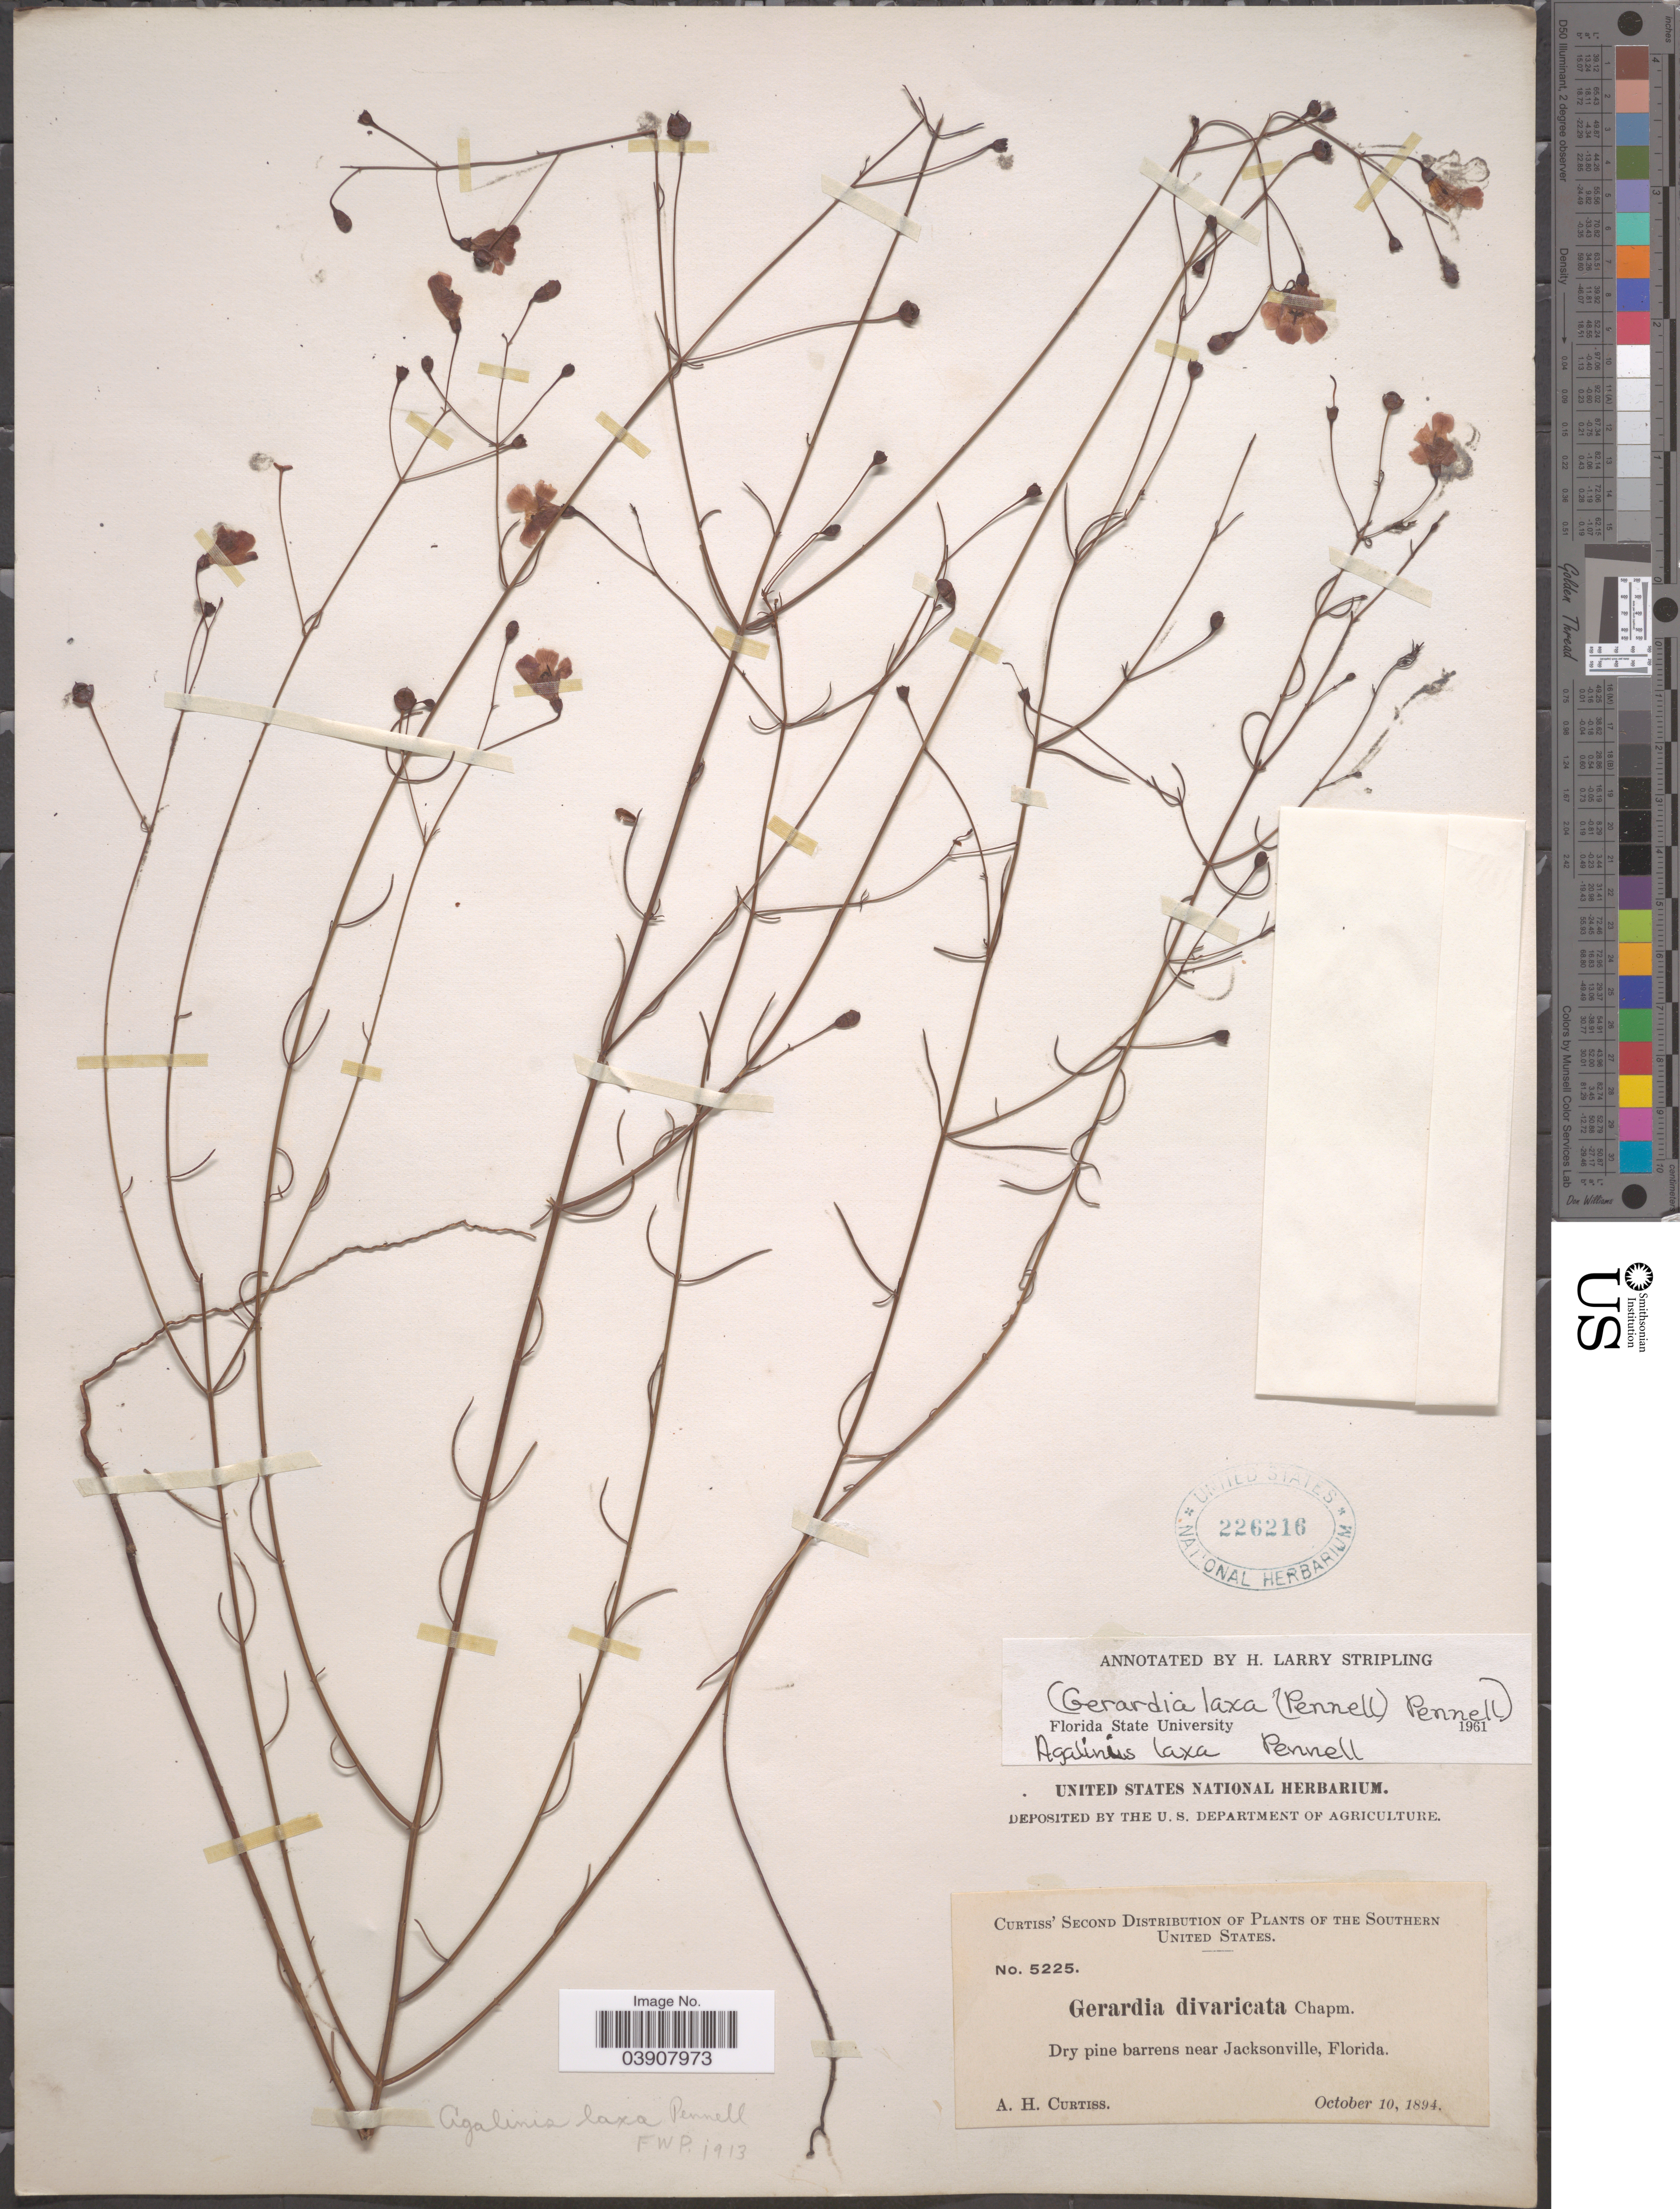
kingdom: Plantae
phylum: Tracheophyta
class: Magnoliopsida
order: Lamiales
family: Orobanchaceae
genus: Agalinis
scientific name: Agalinis laxa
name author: Pennell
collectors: A. H. Curtiss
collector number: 5225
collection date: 1894-10-10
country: United States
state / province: Florida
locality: The Southern United States. Near Jacksonville.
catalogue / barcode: US 226216